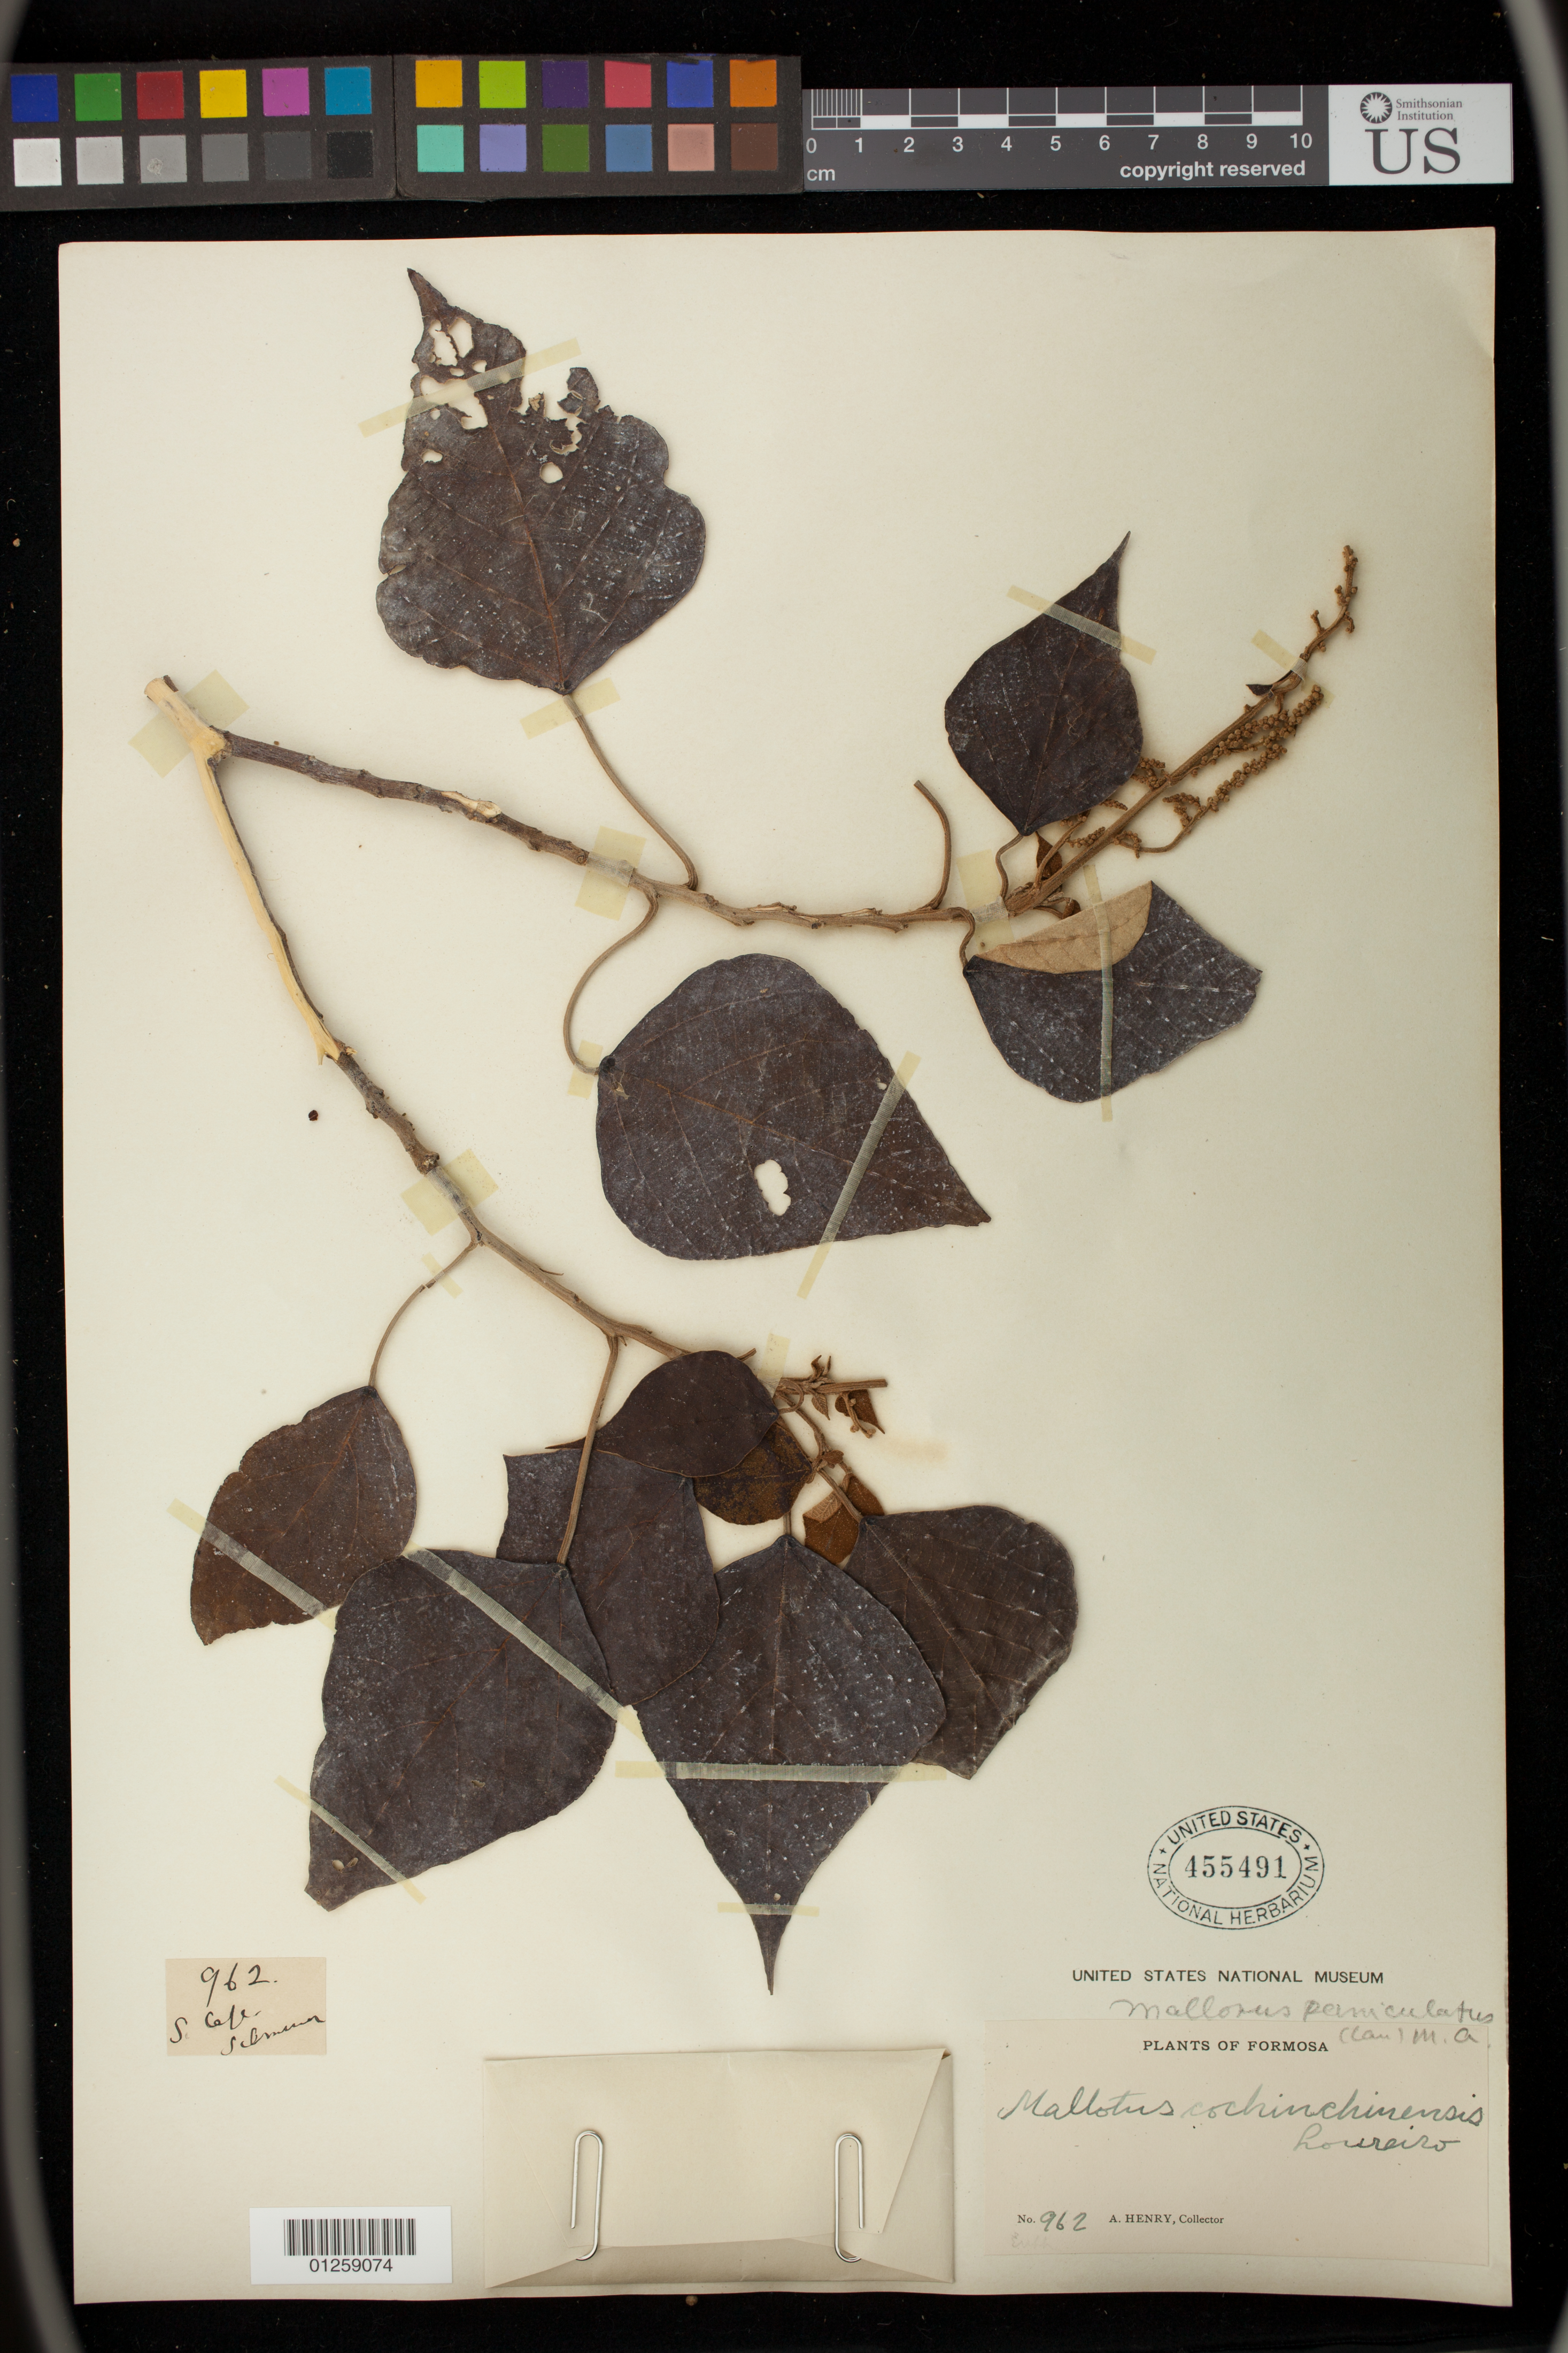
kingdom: Plantae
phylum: Tracheophyta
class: Magnoliopsida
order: Malpighiales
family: Euphorbiaceae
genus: Mallotus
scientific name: Mallotus paniculatus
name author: (Lam.) Müll. Arg.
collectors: A. Henry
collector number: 962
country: Taiwan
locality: Formosa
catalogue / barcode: US 455491